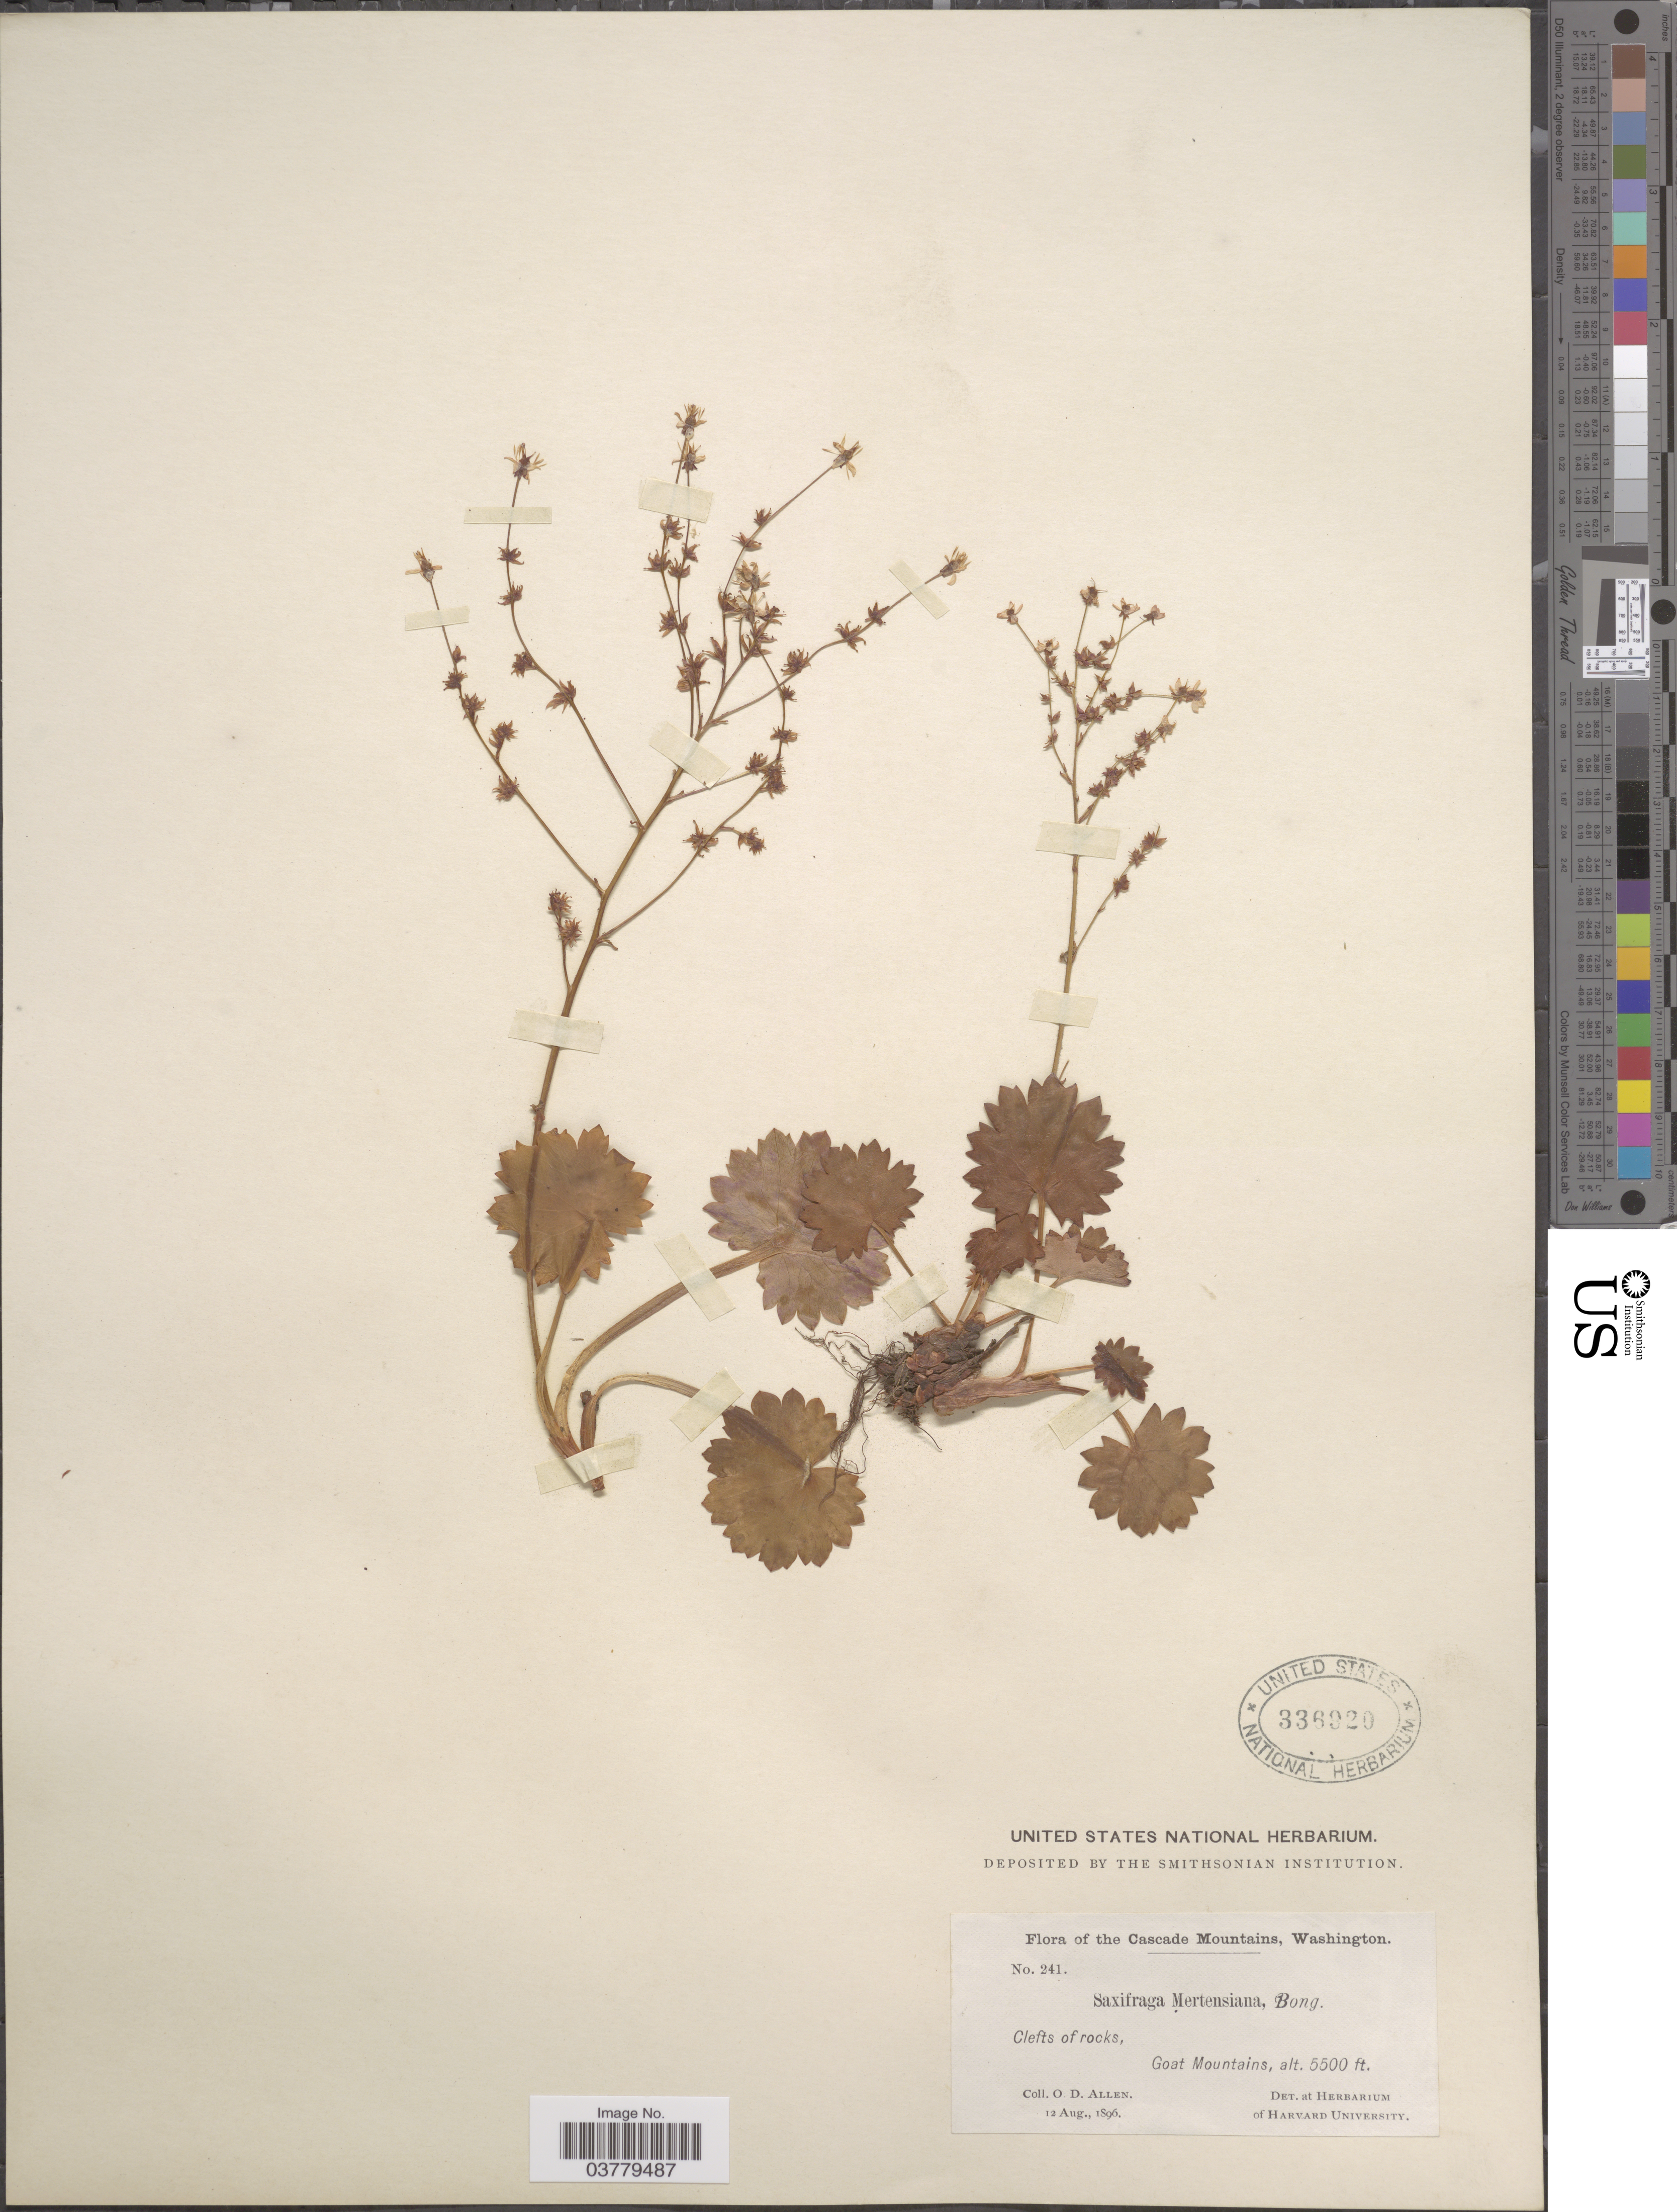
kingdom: Plantae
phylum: Tracheophyta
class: Magnoliopsida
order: Saxifragales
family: Saxifragaceae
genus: Saxifraga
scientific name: Saxifraga mertensiana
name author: Bong.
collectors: O. D. Allen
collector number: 241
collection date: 1896-08-12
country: United States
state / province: Washington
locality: The Cascade Mountains, Goat Mountains.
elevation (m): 1676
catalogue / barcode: US 336920